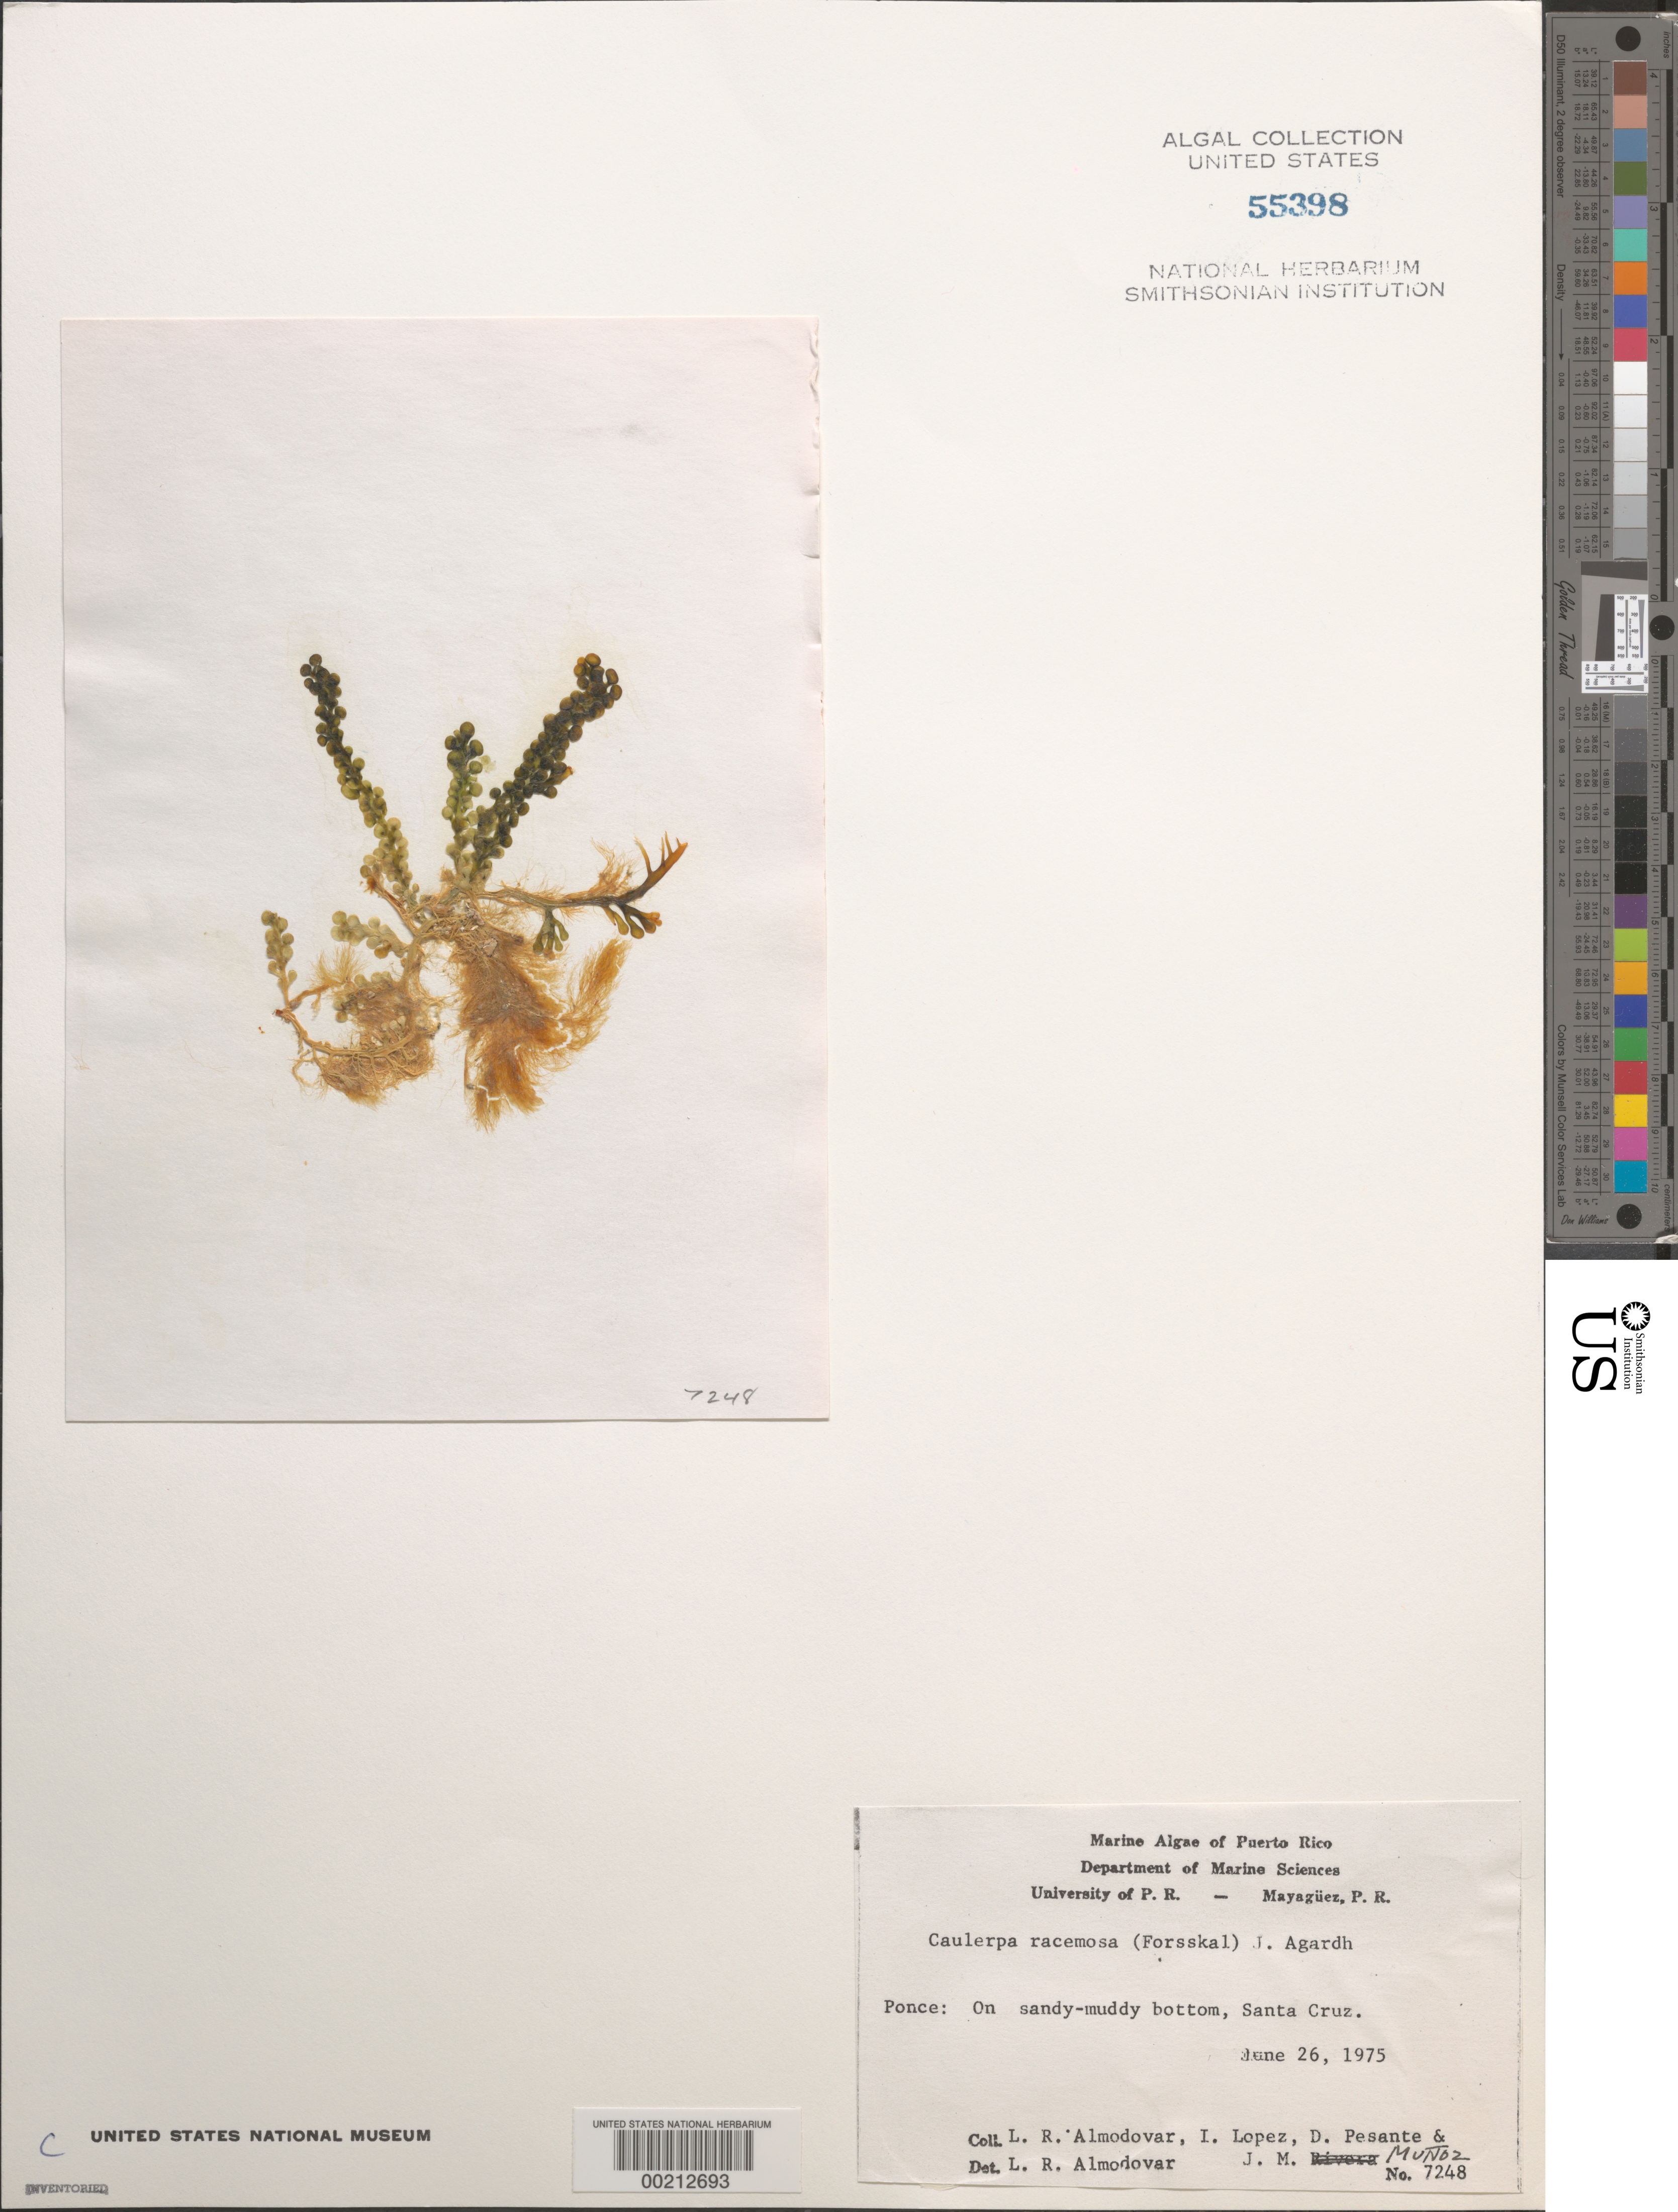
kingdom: Plantae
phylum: Chlorophyta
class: Ulvophyceae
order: Bryopsidales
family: Caulerpaceae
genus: Caulerpa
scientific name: Caulerpa racemosa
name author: (Forssk.) J. Agardh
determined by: Almodovar, L. R.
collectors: L. Almodovar, I. Lopéz & D. Pesante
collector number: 7248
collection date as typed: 26 Jun 1975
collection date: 1975-06-26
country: Puerto Rico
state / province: Ponce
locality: Santa cruz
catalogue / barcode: US 55398